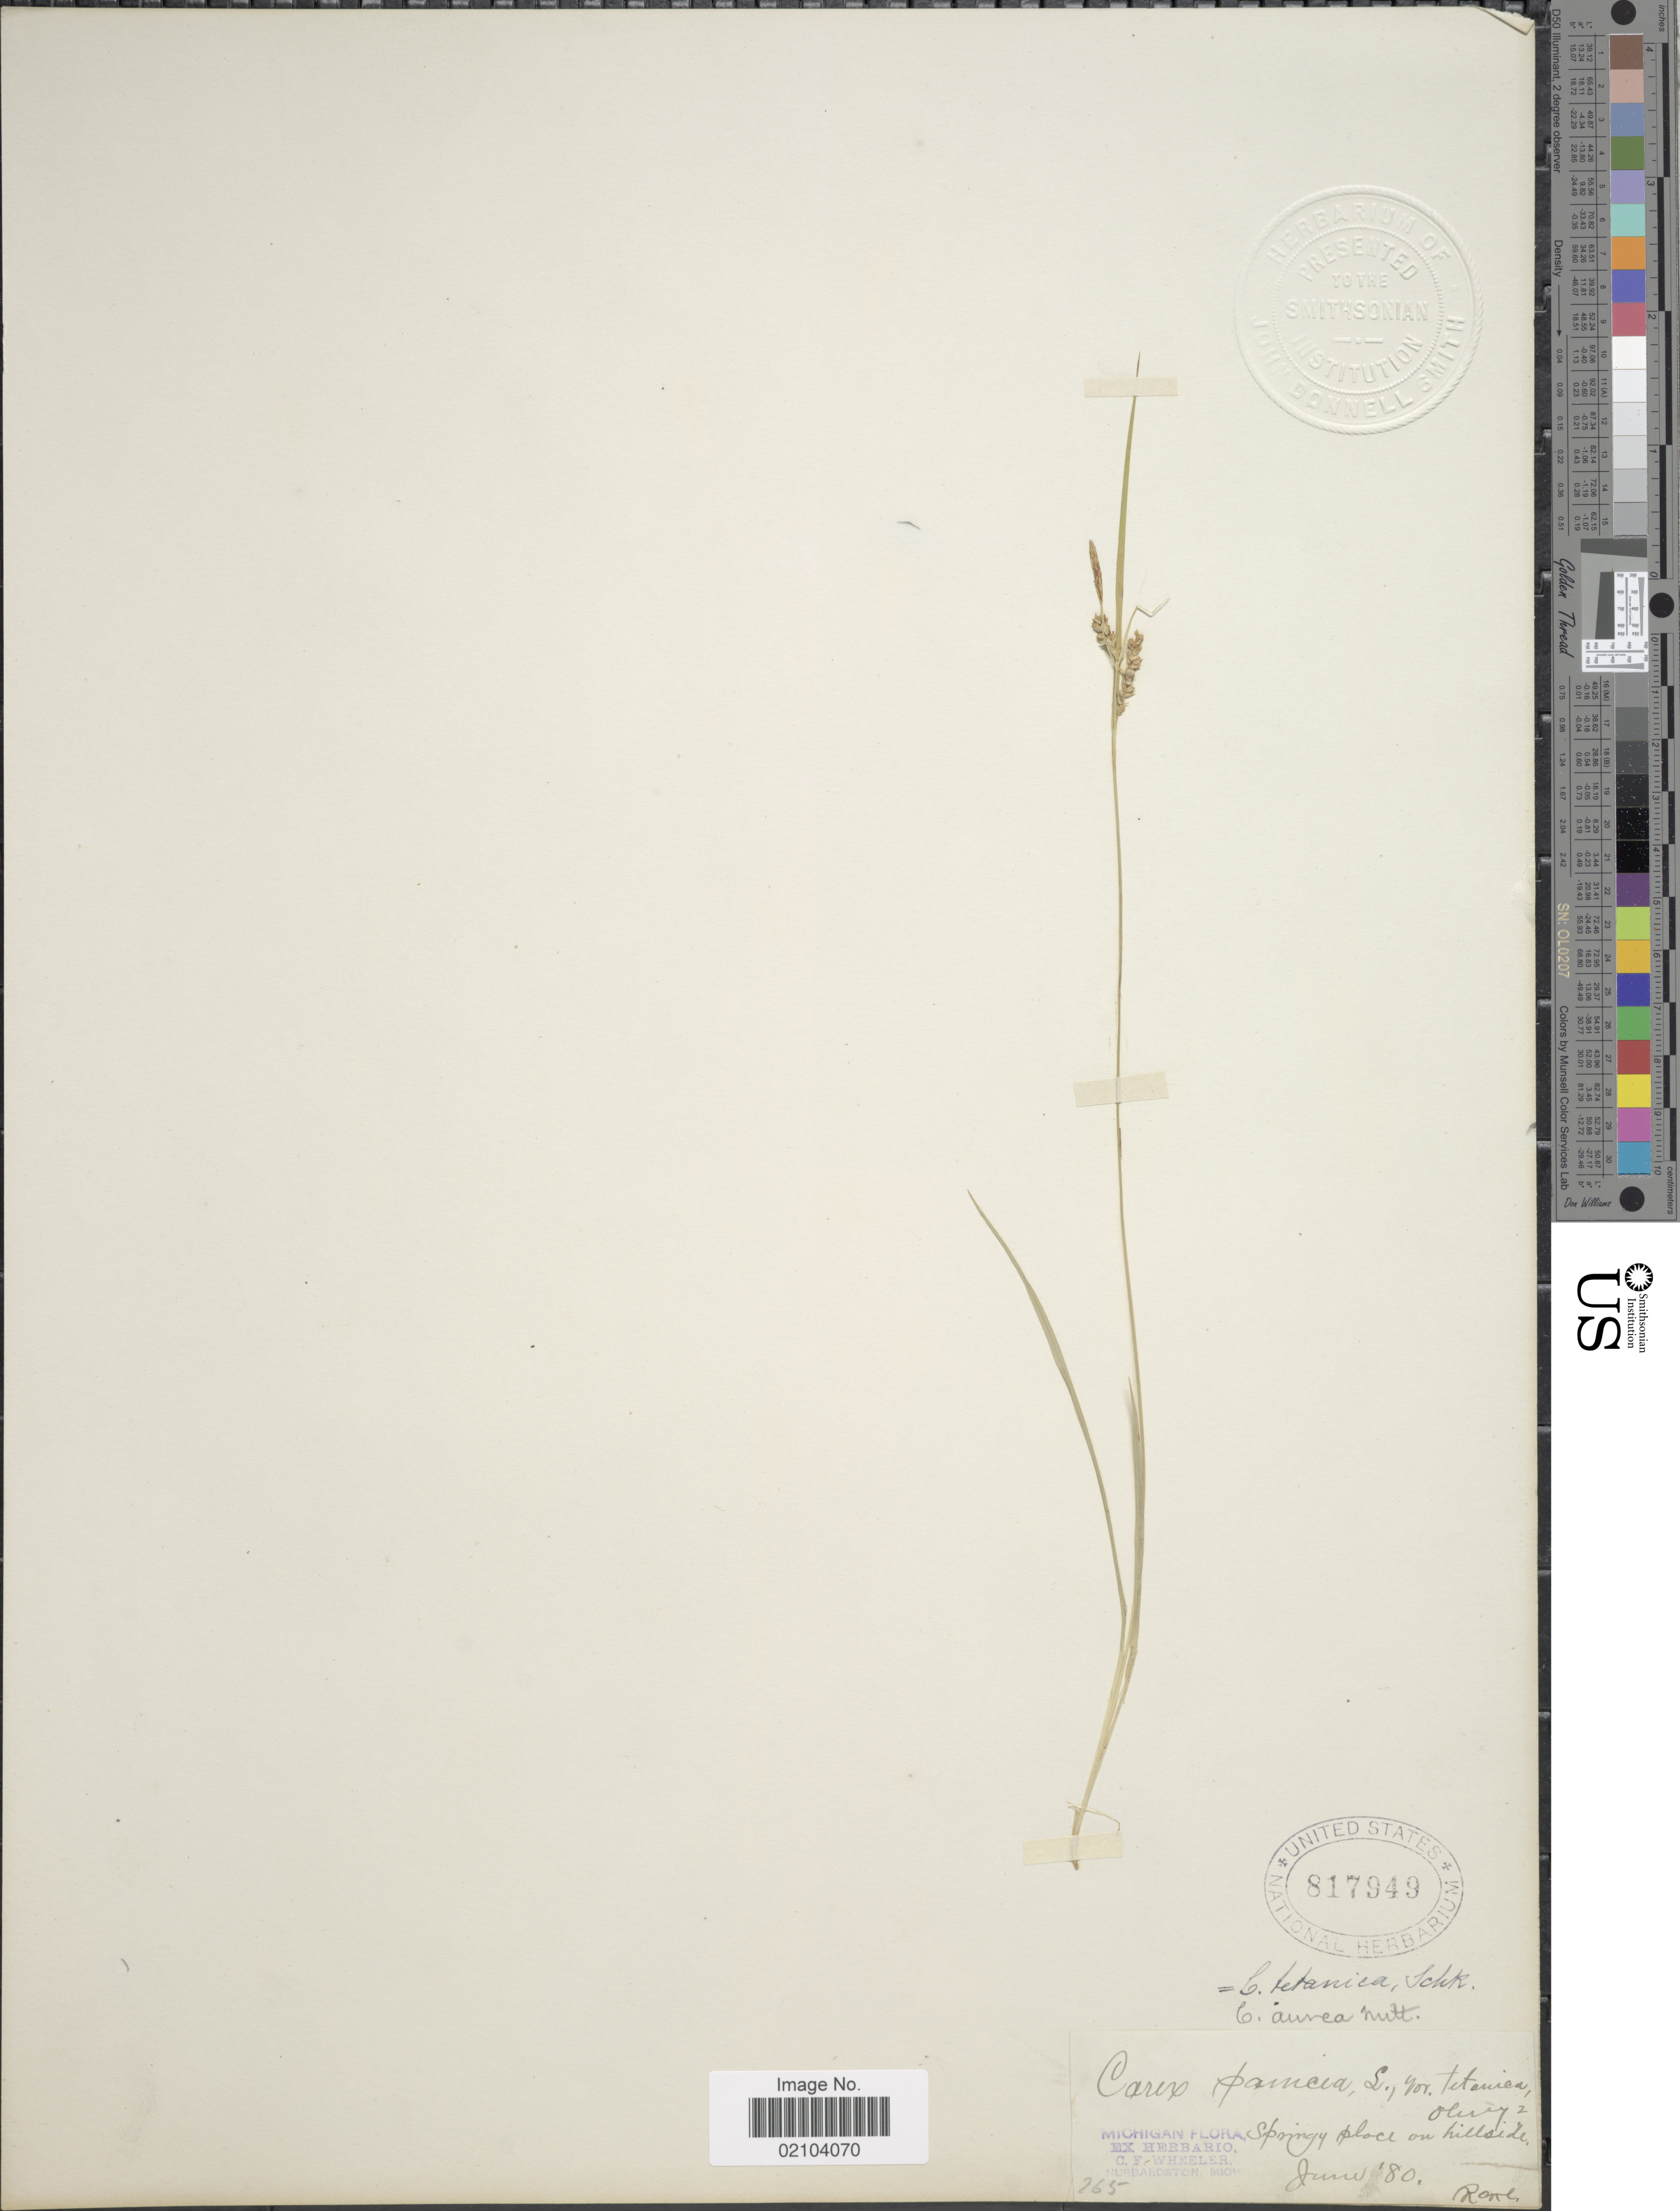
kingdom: Plantae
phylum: Tracheophyta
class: Liliopsida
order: Poales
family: Cyperaceae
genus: Carex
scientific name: Carex aurea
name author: Nutt.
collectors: ex herb. Wheeler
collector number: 265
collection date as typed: Transcribed d/m/y: /6/80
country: United States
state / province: Michigan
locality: Springy place on hillside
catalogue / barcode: US 817949